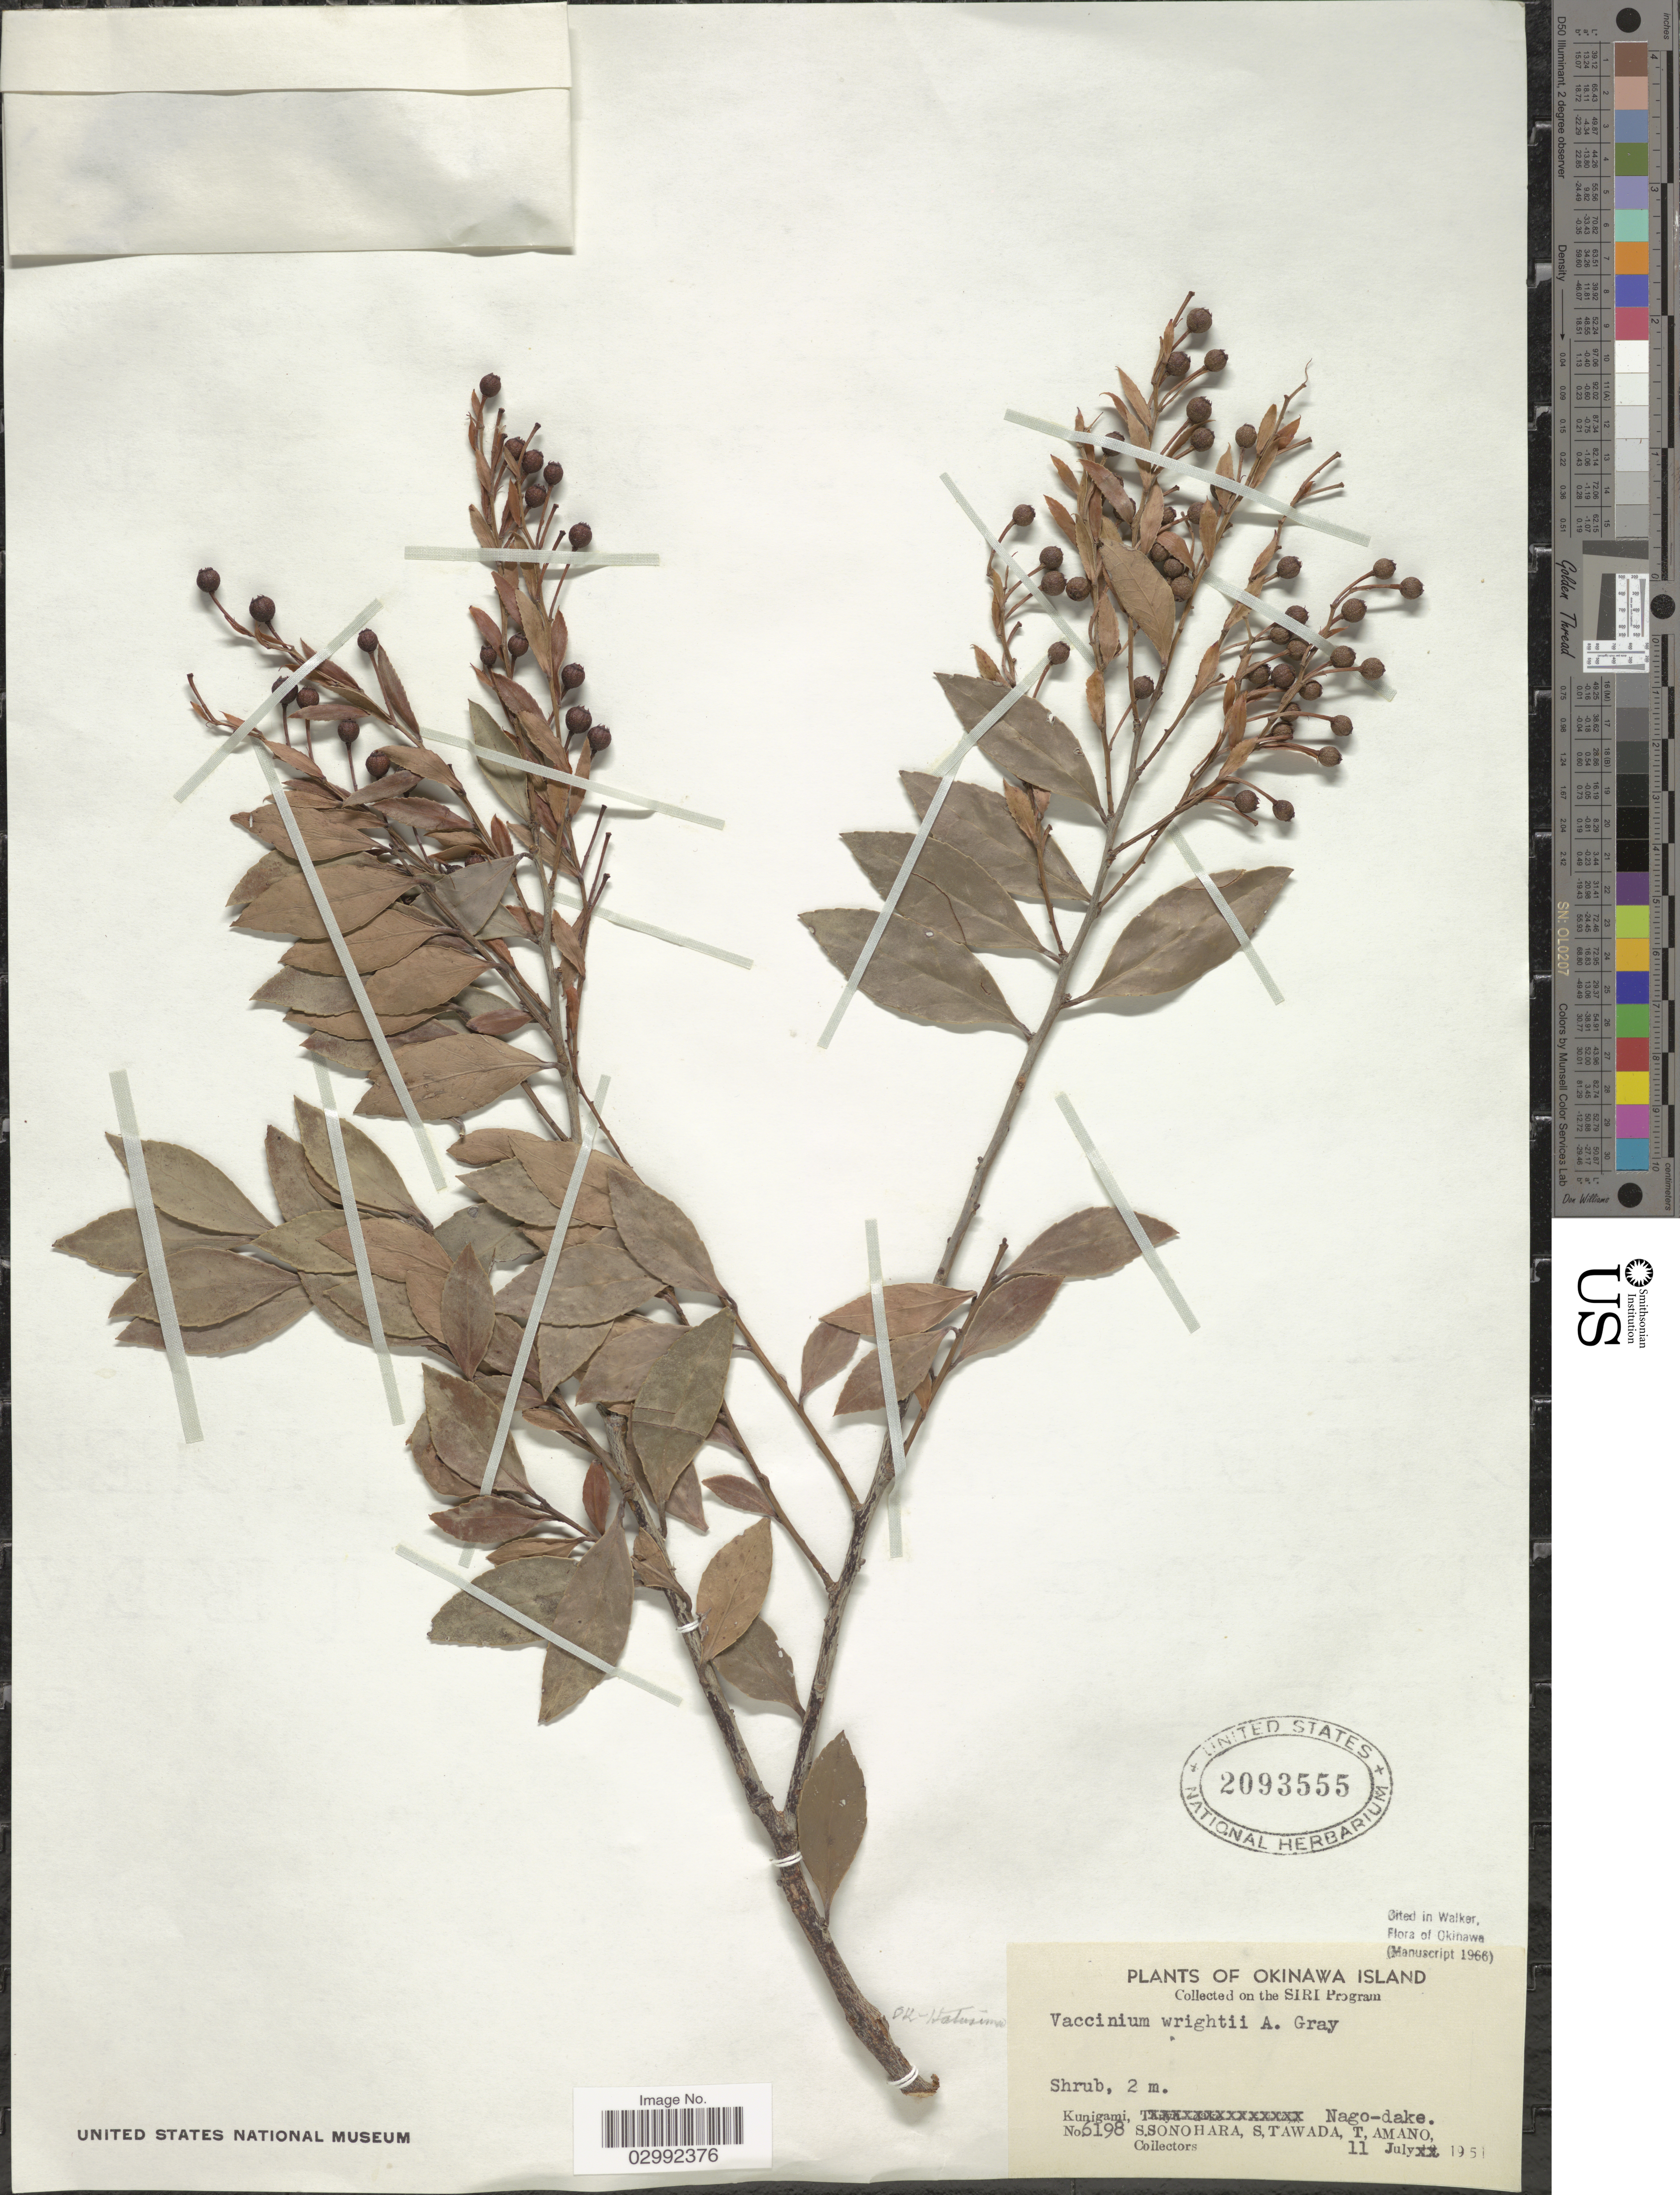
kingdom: Plantae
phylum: Tracheophyta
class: Magnoliopsida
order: Ericales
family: Ericaceae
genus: Vaccinium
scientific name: Vaccinium wrightii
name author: A. Gray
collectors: S. Sonohara, S. Tawada & T. Amano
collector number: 6198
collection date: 1951-07-11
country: Japan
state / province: Okinawa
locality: Okinawa Island. Kunigami, Nago-dake.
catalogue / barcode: US 2093555